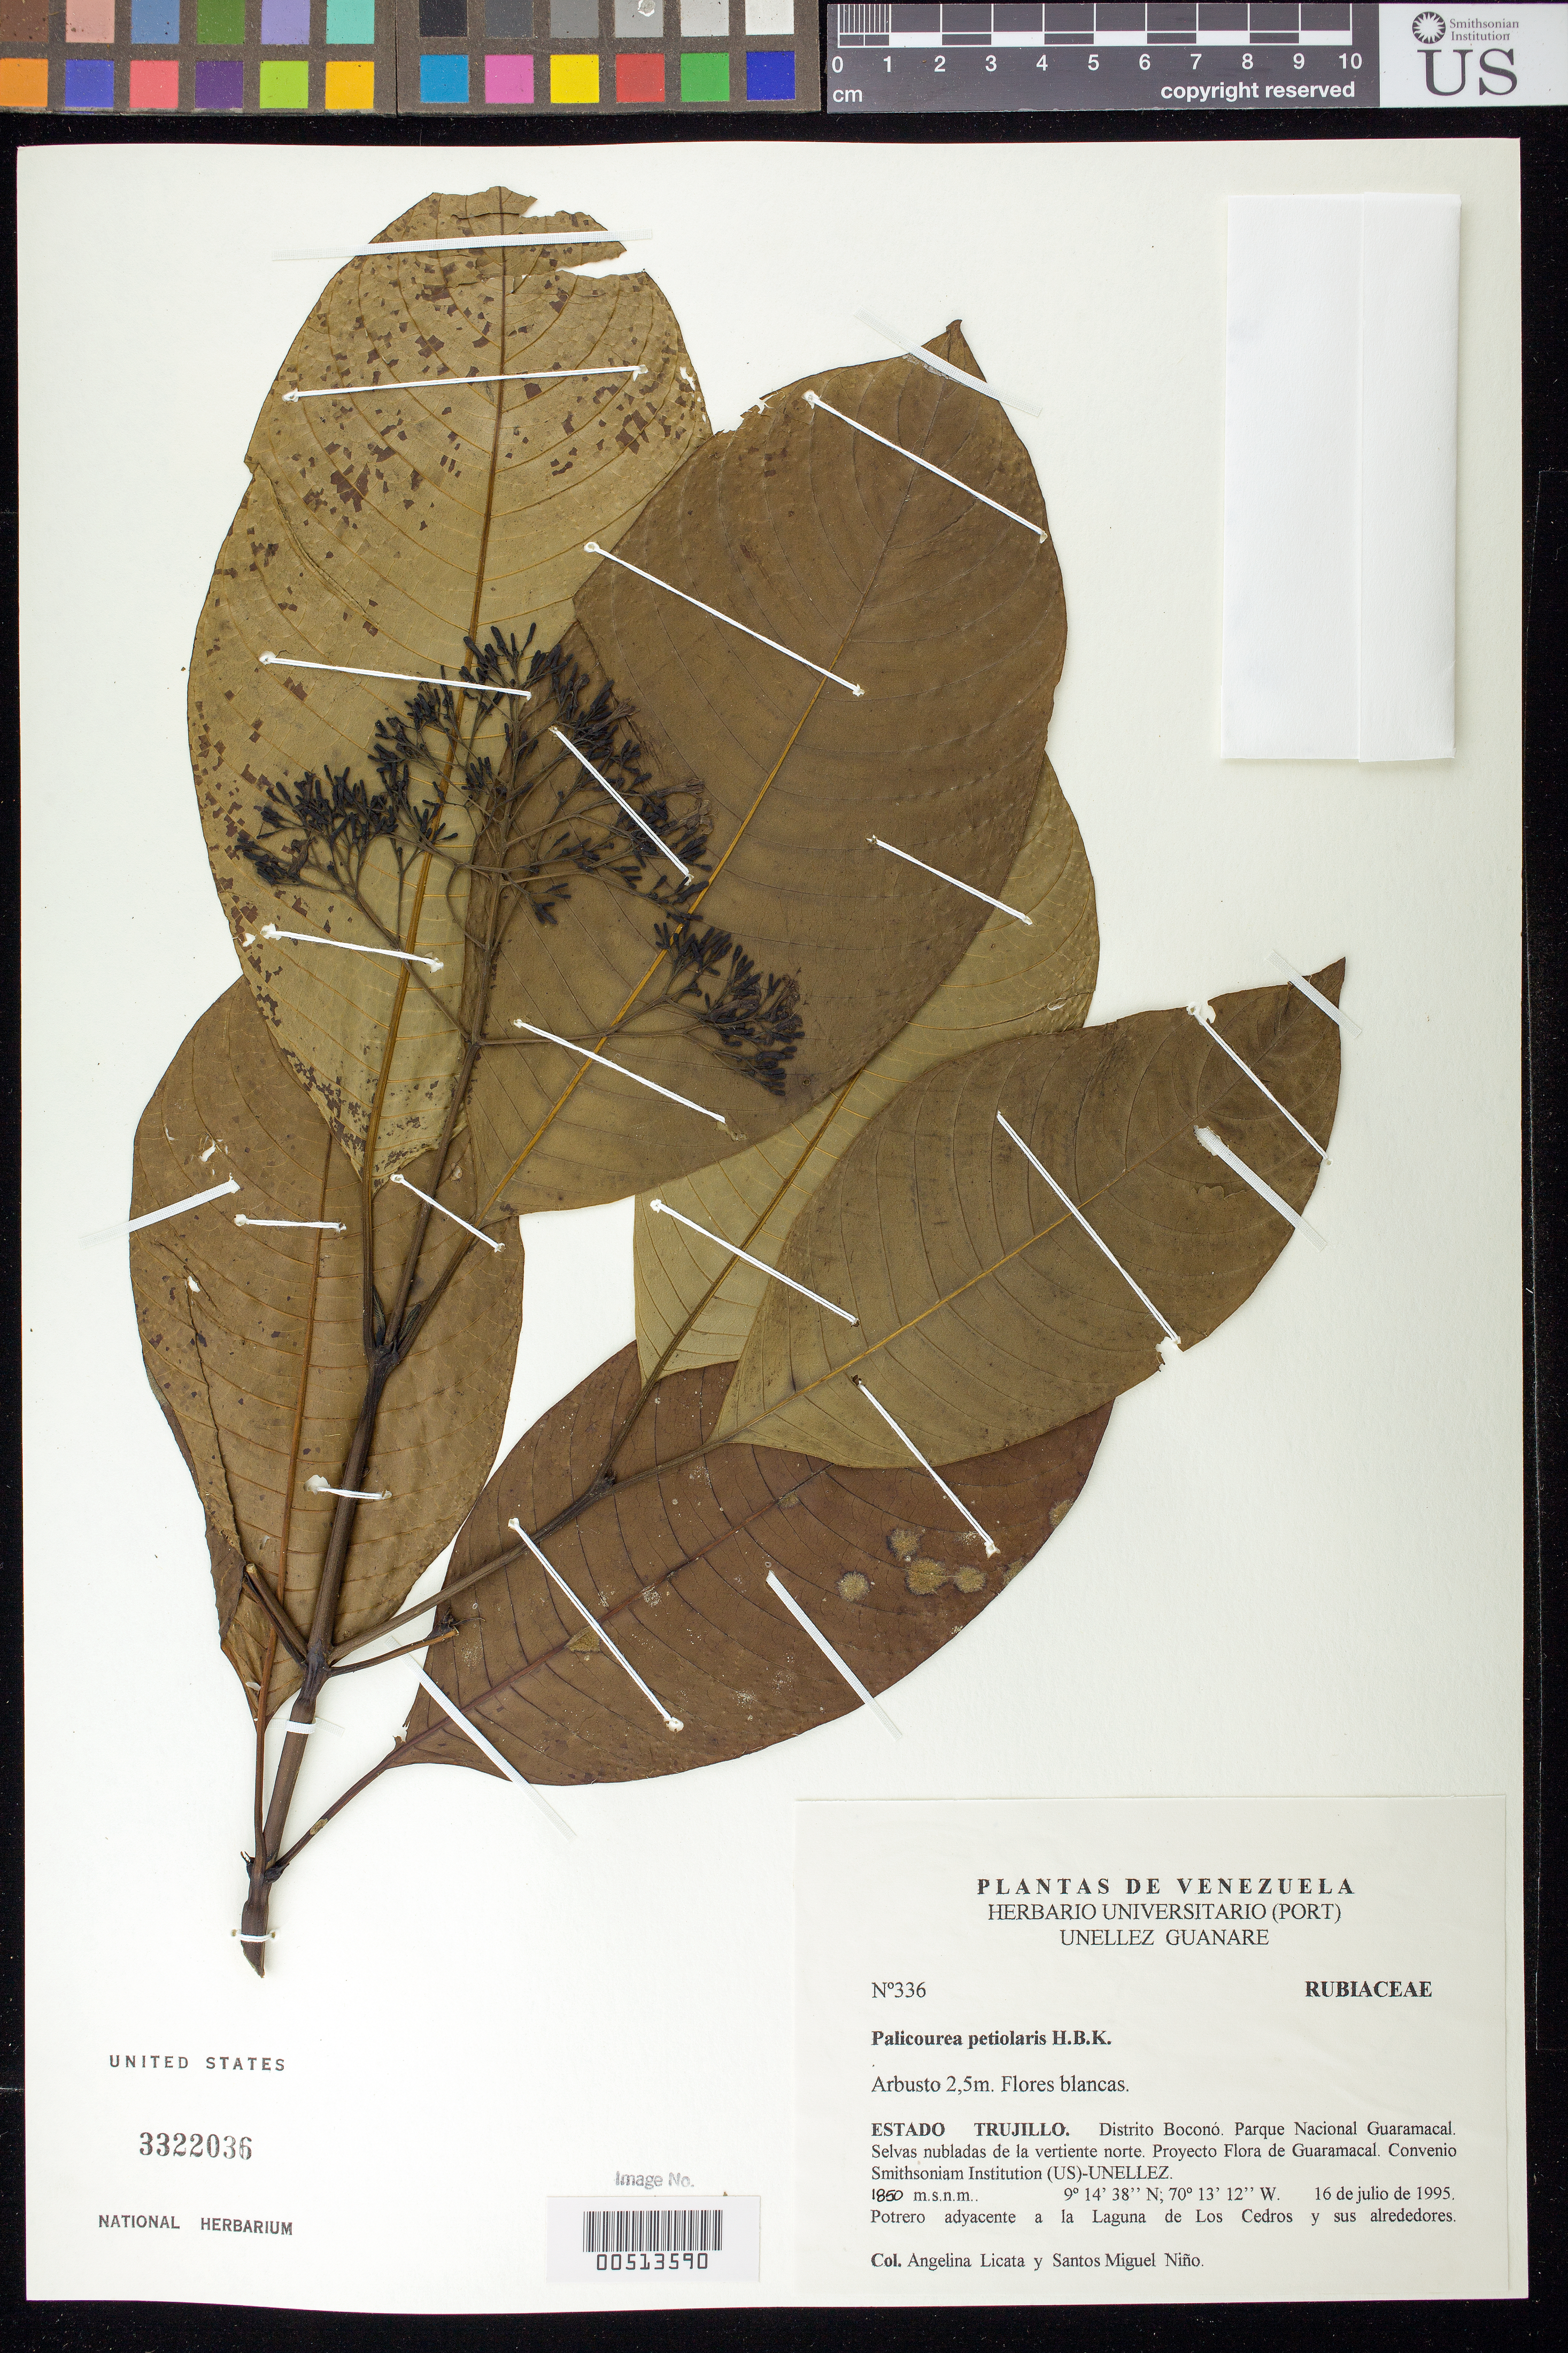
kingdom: Plantae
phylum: Tracheophyta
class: Magnoliopsida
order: Gentianales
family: Rubiaceae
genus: Palicourea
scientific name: Palicourea petiolaris Kunth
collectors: A. Licata & S. M. Niño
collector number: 336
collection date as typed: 16 Jul 1995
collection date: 1995-07-16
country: Venezuela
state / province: Trujillo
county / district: Boconó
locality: Parque Nacional Guaramacal, vertiente N, portero adyacente a la Laguna de Los Cedros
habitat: Selvas nubladas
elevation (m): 1850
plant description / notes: CAS, PORT, US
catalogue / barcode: US 3322036